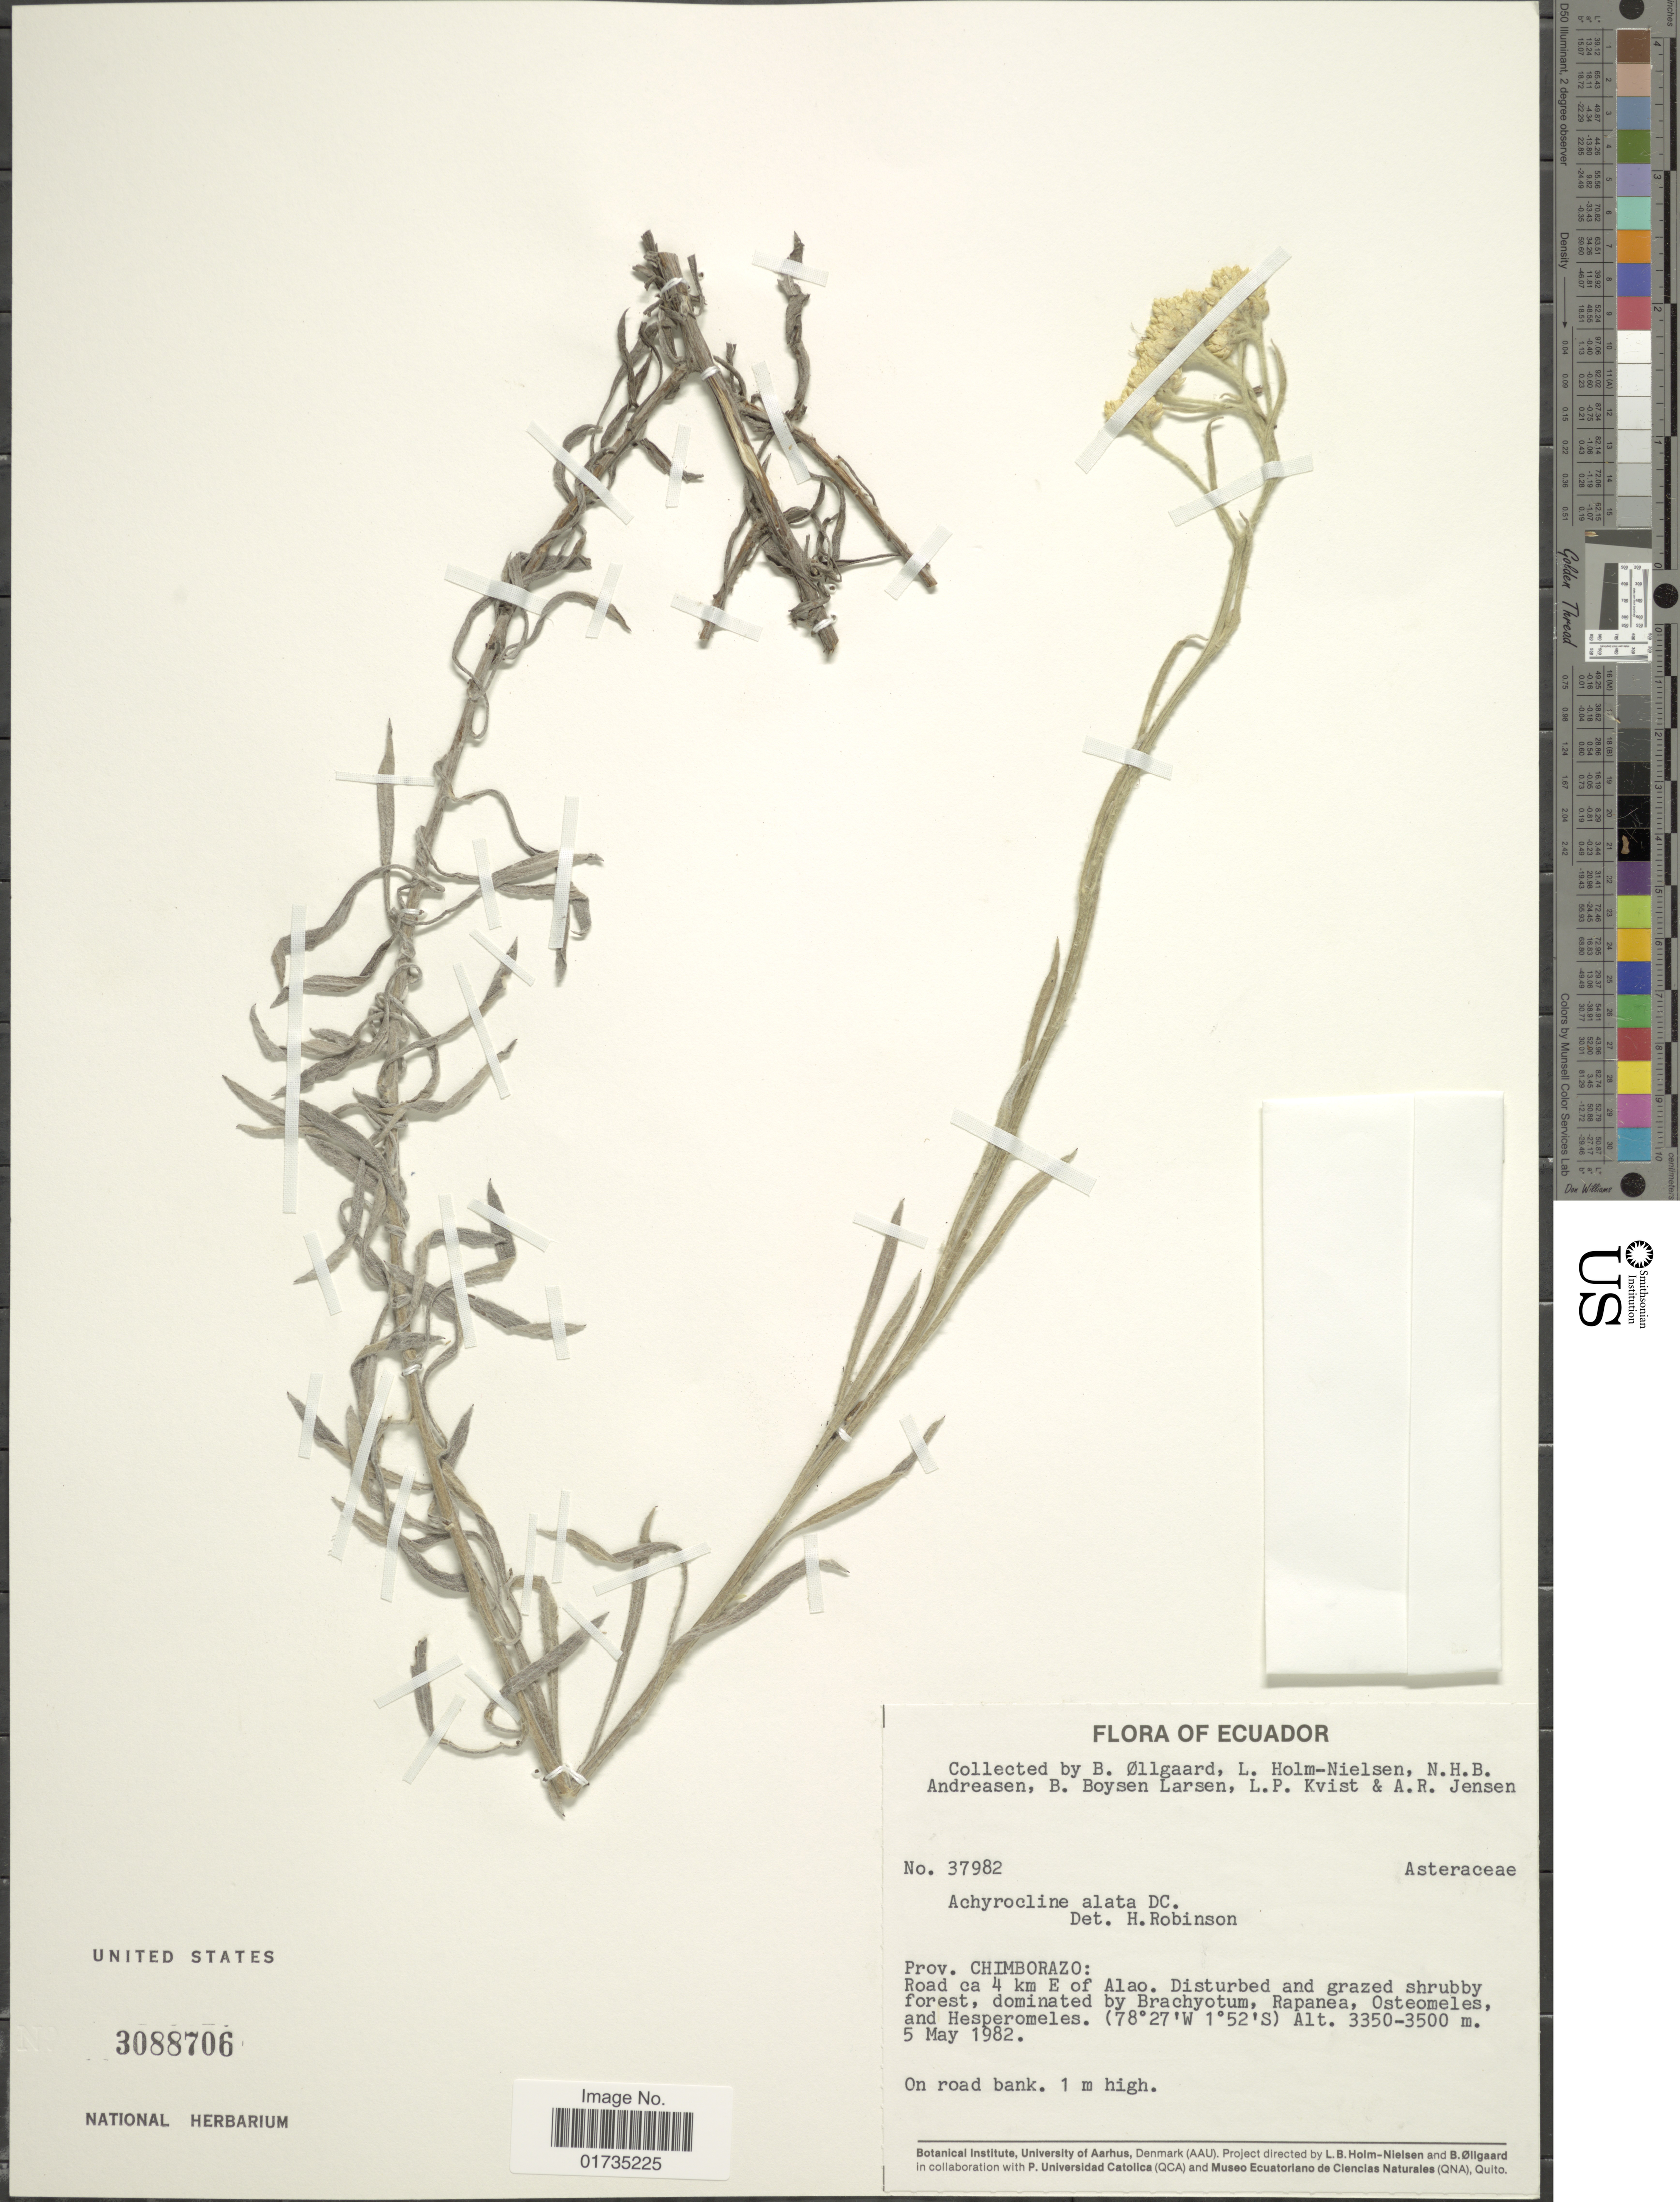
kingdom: Plantae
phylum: Tracheophyta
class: Magnoliopsida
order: Asterales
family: Asteraceae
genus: Achyrocline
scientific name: Achyrocline alata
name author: (Kunth) DC.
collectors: B. Øllgaard, L. B. Holm-Nielsen, N. Andreasen, B. Boysen Larsen & et al.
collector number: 37982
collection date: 1982-05-05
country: Ecuador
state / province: Chimborazo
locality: Ecuador. Prov. Chimborazo: Road ca 4 km E of Alao.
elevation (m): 3350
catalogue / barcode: US 3088706